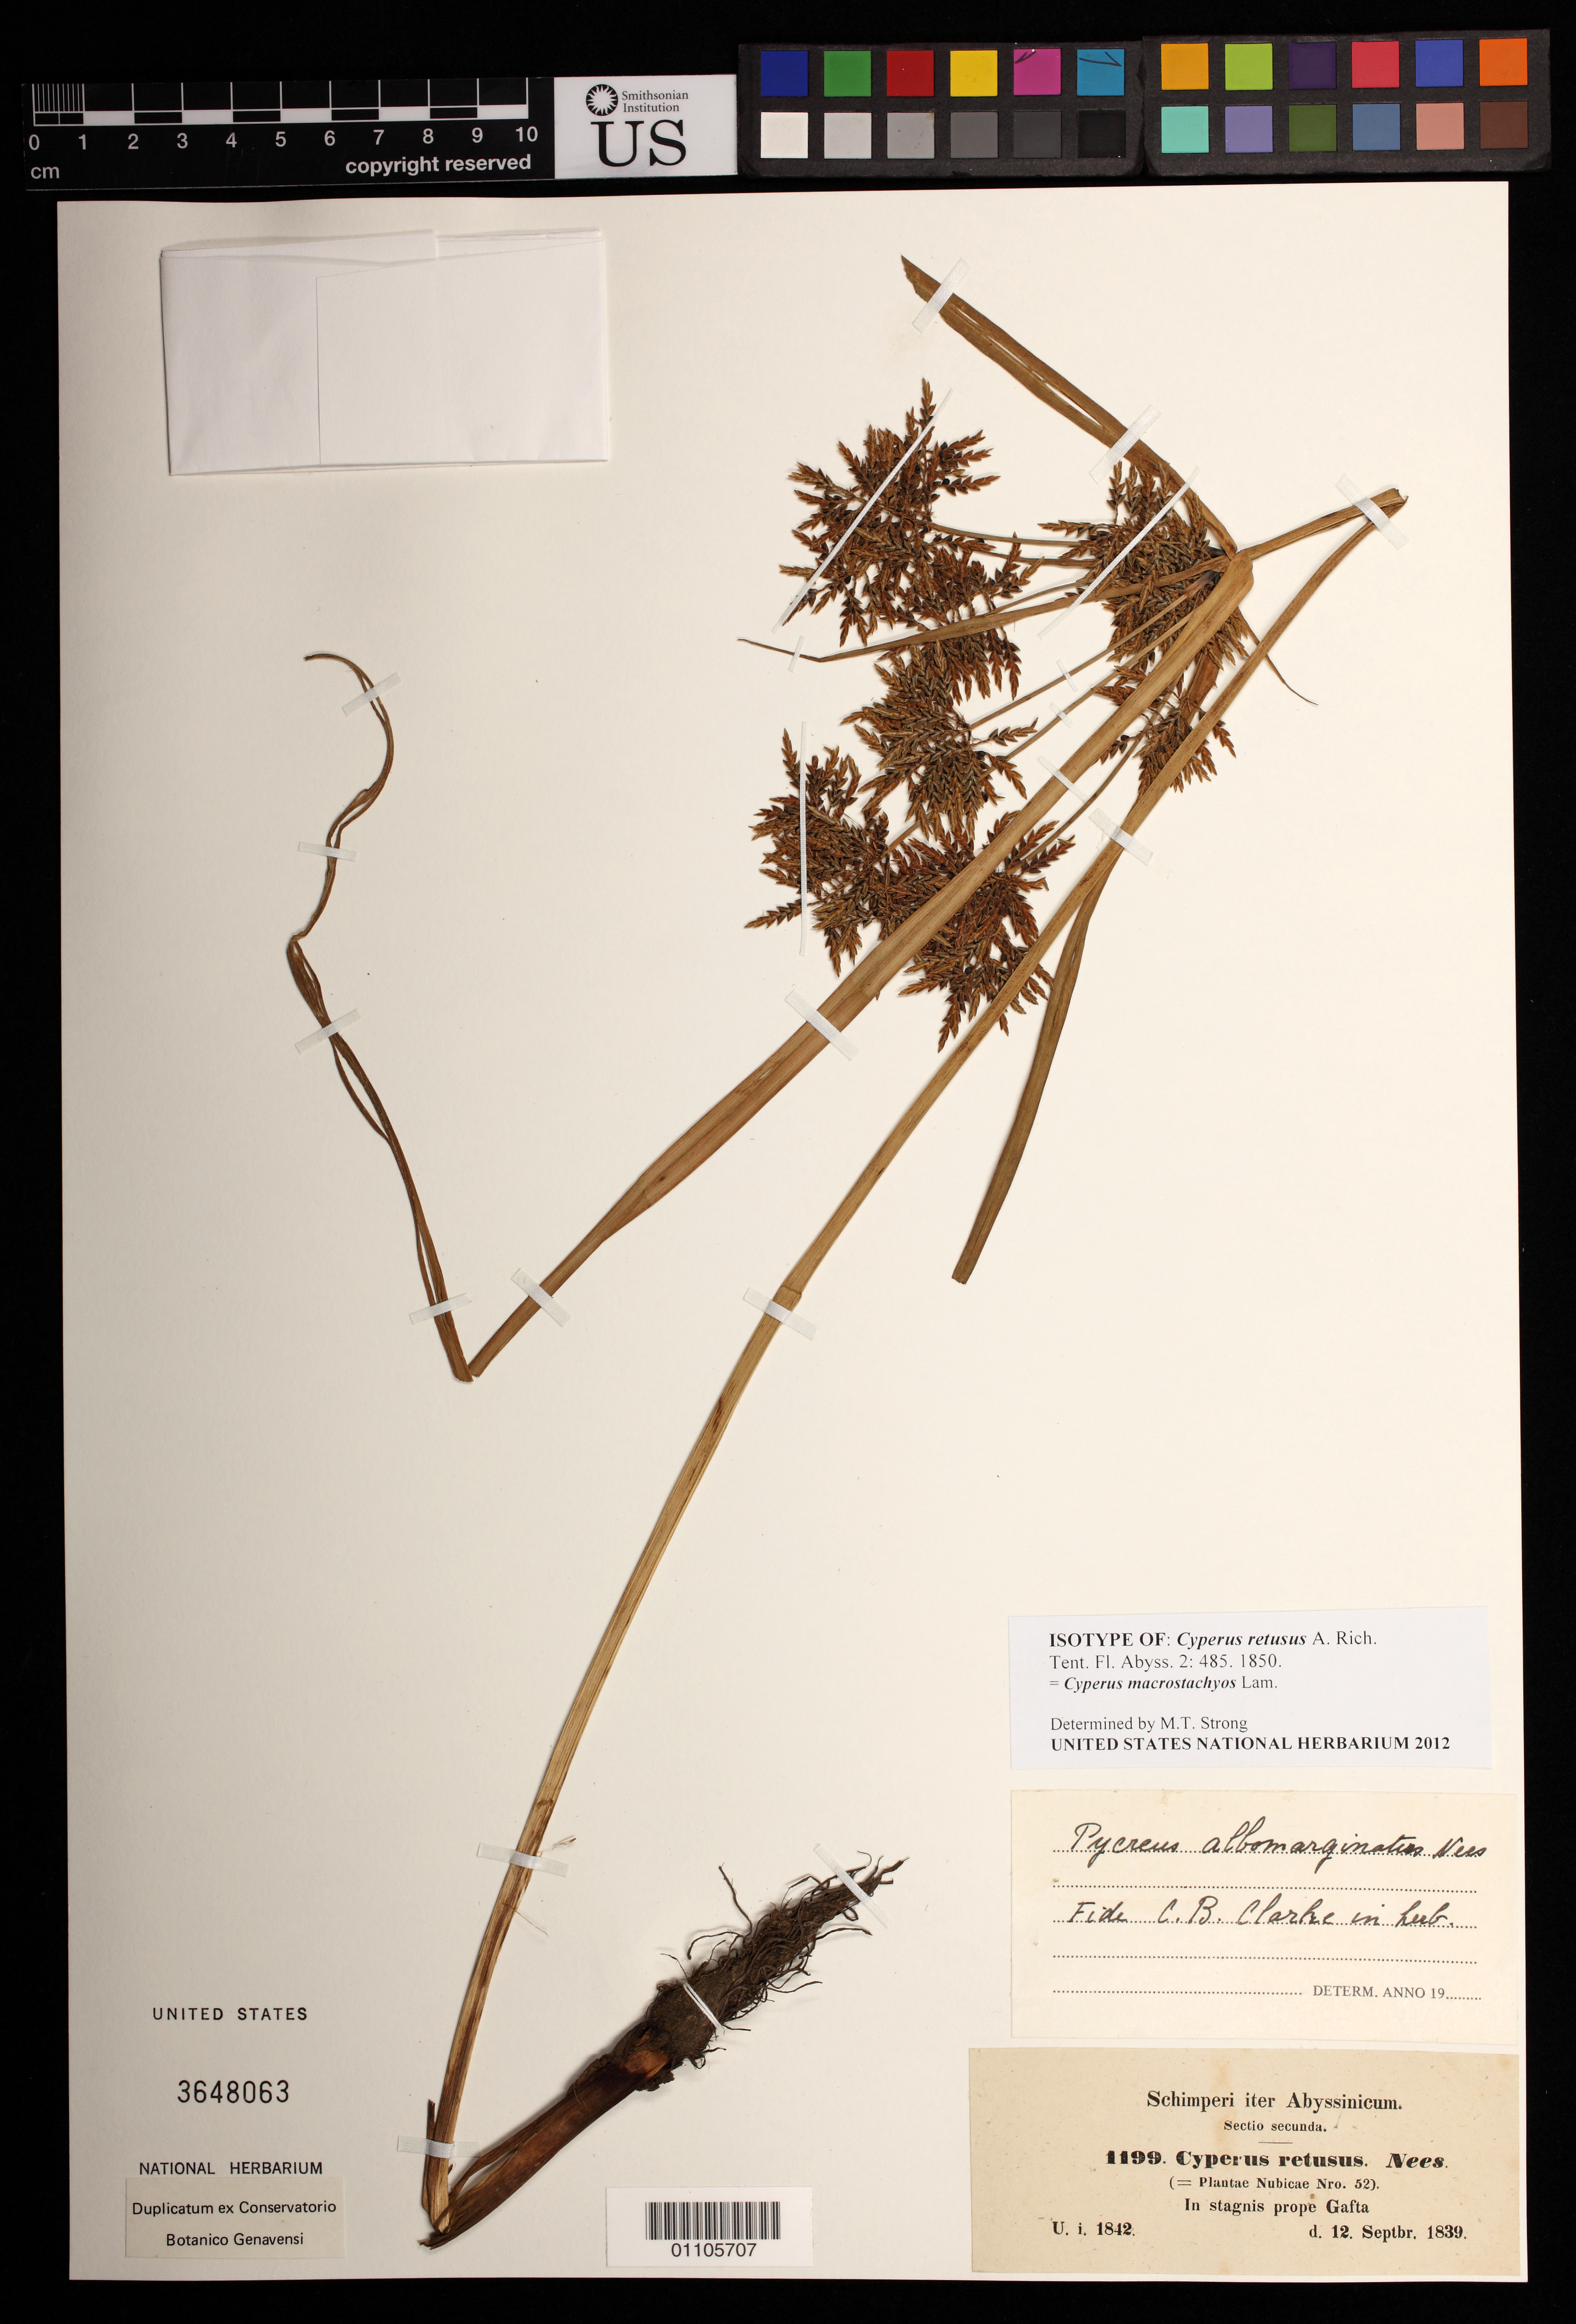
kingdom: Plantae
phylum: Tracheophyta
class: Liliopsida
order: Poales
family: Cyperaceae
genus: Cyperus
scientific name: Cyperus retusus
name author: Nees ex Steud.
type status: Isosyntype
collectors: G. W. Schimper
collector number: II 1199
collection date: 1839-09-12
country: Ethiopia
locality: "Abyssinia", in stagnis prope Gafta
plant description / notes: annotated by M.T. Strong (2012) as "isotype"; protologue cites 2 collections (Quartin Dillon & Schimper).; 2012 annotation corrected and added to specimen by M.T. Strong, 2019.; Specimen labeled as Cyperus retusus Nees. The name Cyperus retusus Nees was validated by Steudel in 1842 (Flora 25: 582) based on Schimper 1199 (apparently also Sieber s.n. from Mauritius, and a Kotschy specimen not cited by number). Krauss (1845) gives the name Cyperus hochstetteri to the Schimper 1199 and Kotschy 52 specimens he believed were wrongly identified as C. retusus Nees. (Is this name properly validated by a description?? if not, validated later by Steudel) Steudel later cites (1854, p. 11) lists Cyperus retusus Nees citing only a Sieber collection from Mauritius and recognizes C. hochstetteri Krauss for the Schimper and Kotschy specimens. Cyperus retusus Nees was later cited by A. Rich. in 1850, based on Schimper & Quartin Dillon specimens from "Abyssinia" (no Kotschy collections cited). Making no reference to Steudel, this name may be an isonym. The name Cyperus hochstetteri Nees ex Krauss (with C. retusus Nees ex A. Rich. in synonymy) was accepted by Baker (1882, J. Linn. Soc., Bot. 20: 282).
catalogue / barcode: US 3648063